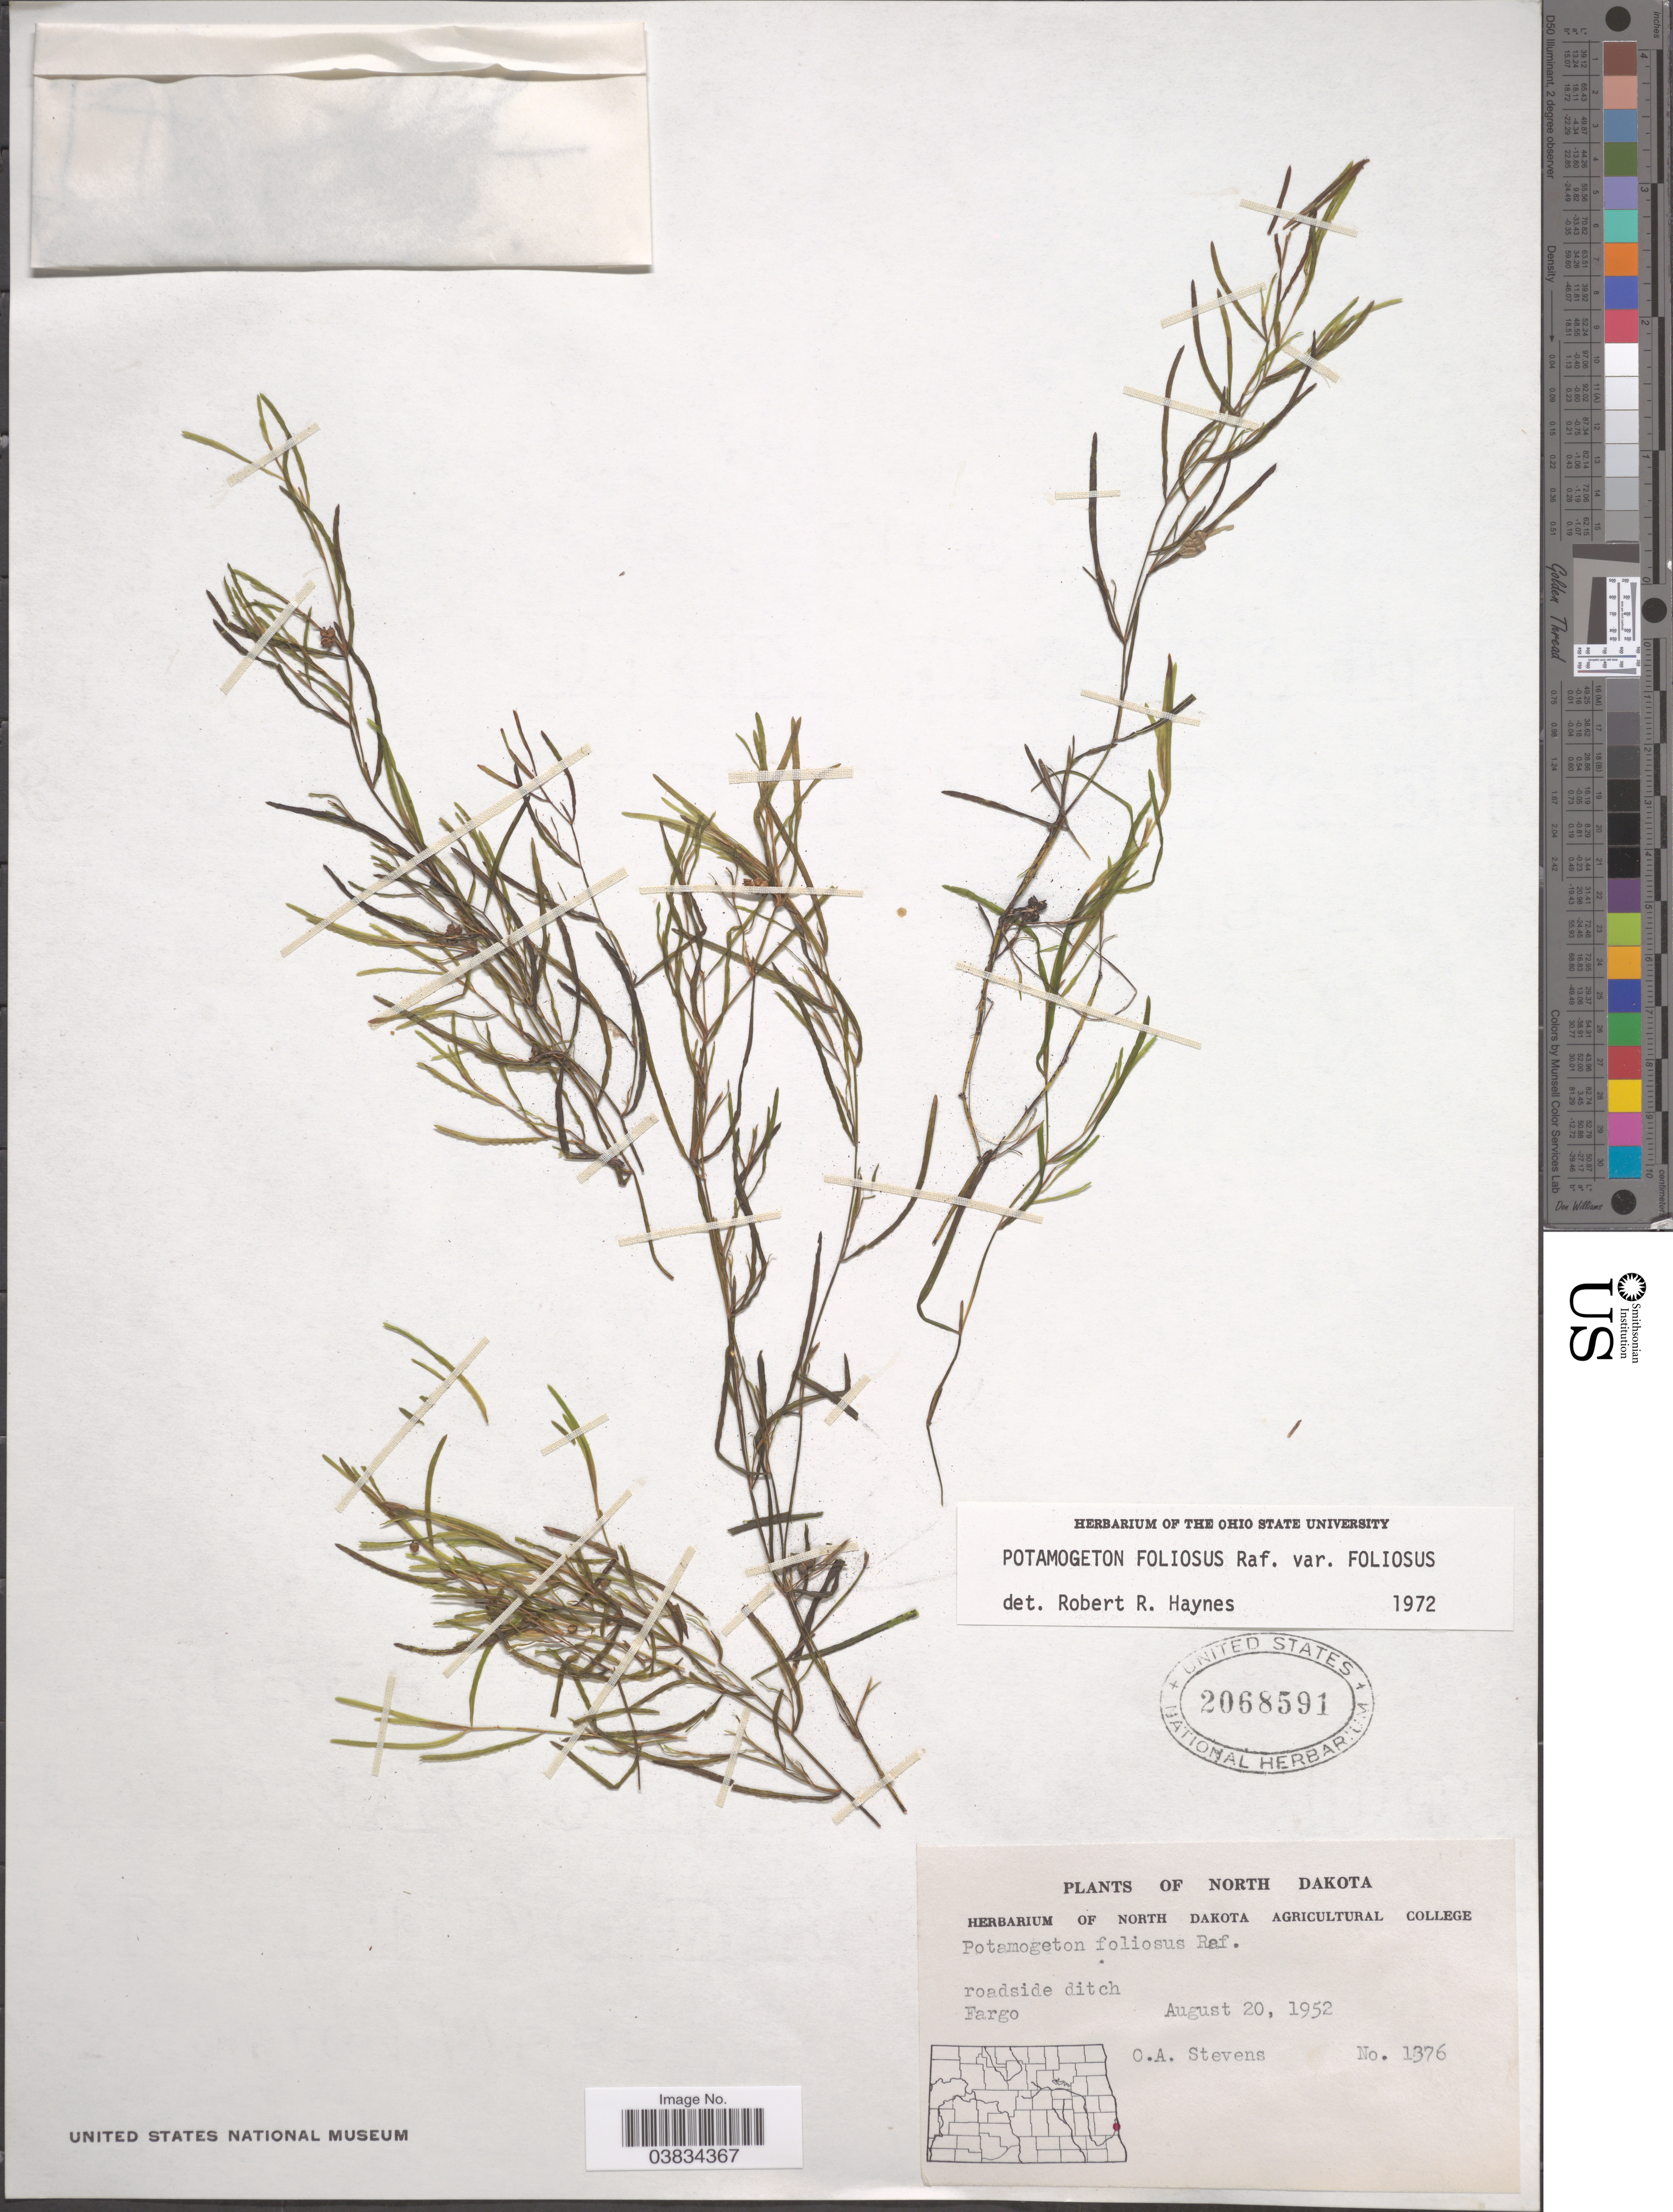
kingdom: Plantae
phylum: Tracheophyta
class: Liliopsida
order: Alismatales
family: Potamogetonaceae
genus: Potamogeton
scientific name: Potamogeton foliosus var. foliosus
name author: Raf.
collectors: O. A. Stevens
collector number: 1376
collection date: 1952-08-20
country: United States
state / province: North Dakota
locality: Roadside ditch Fargo.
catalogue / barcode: US 2068591